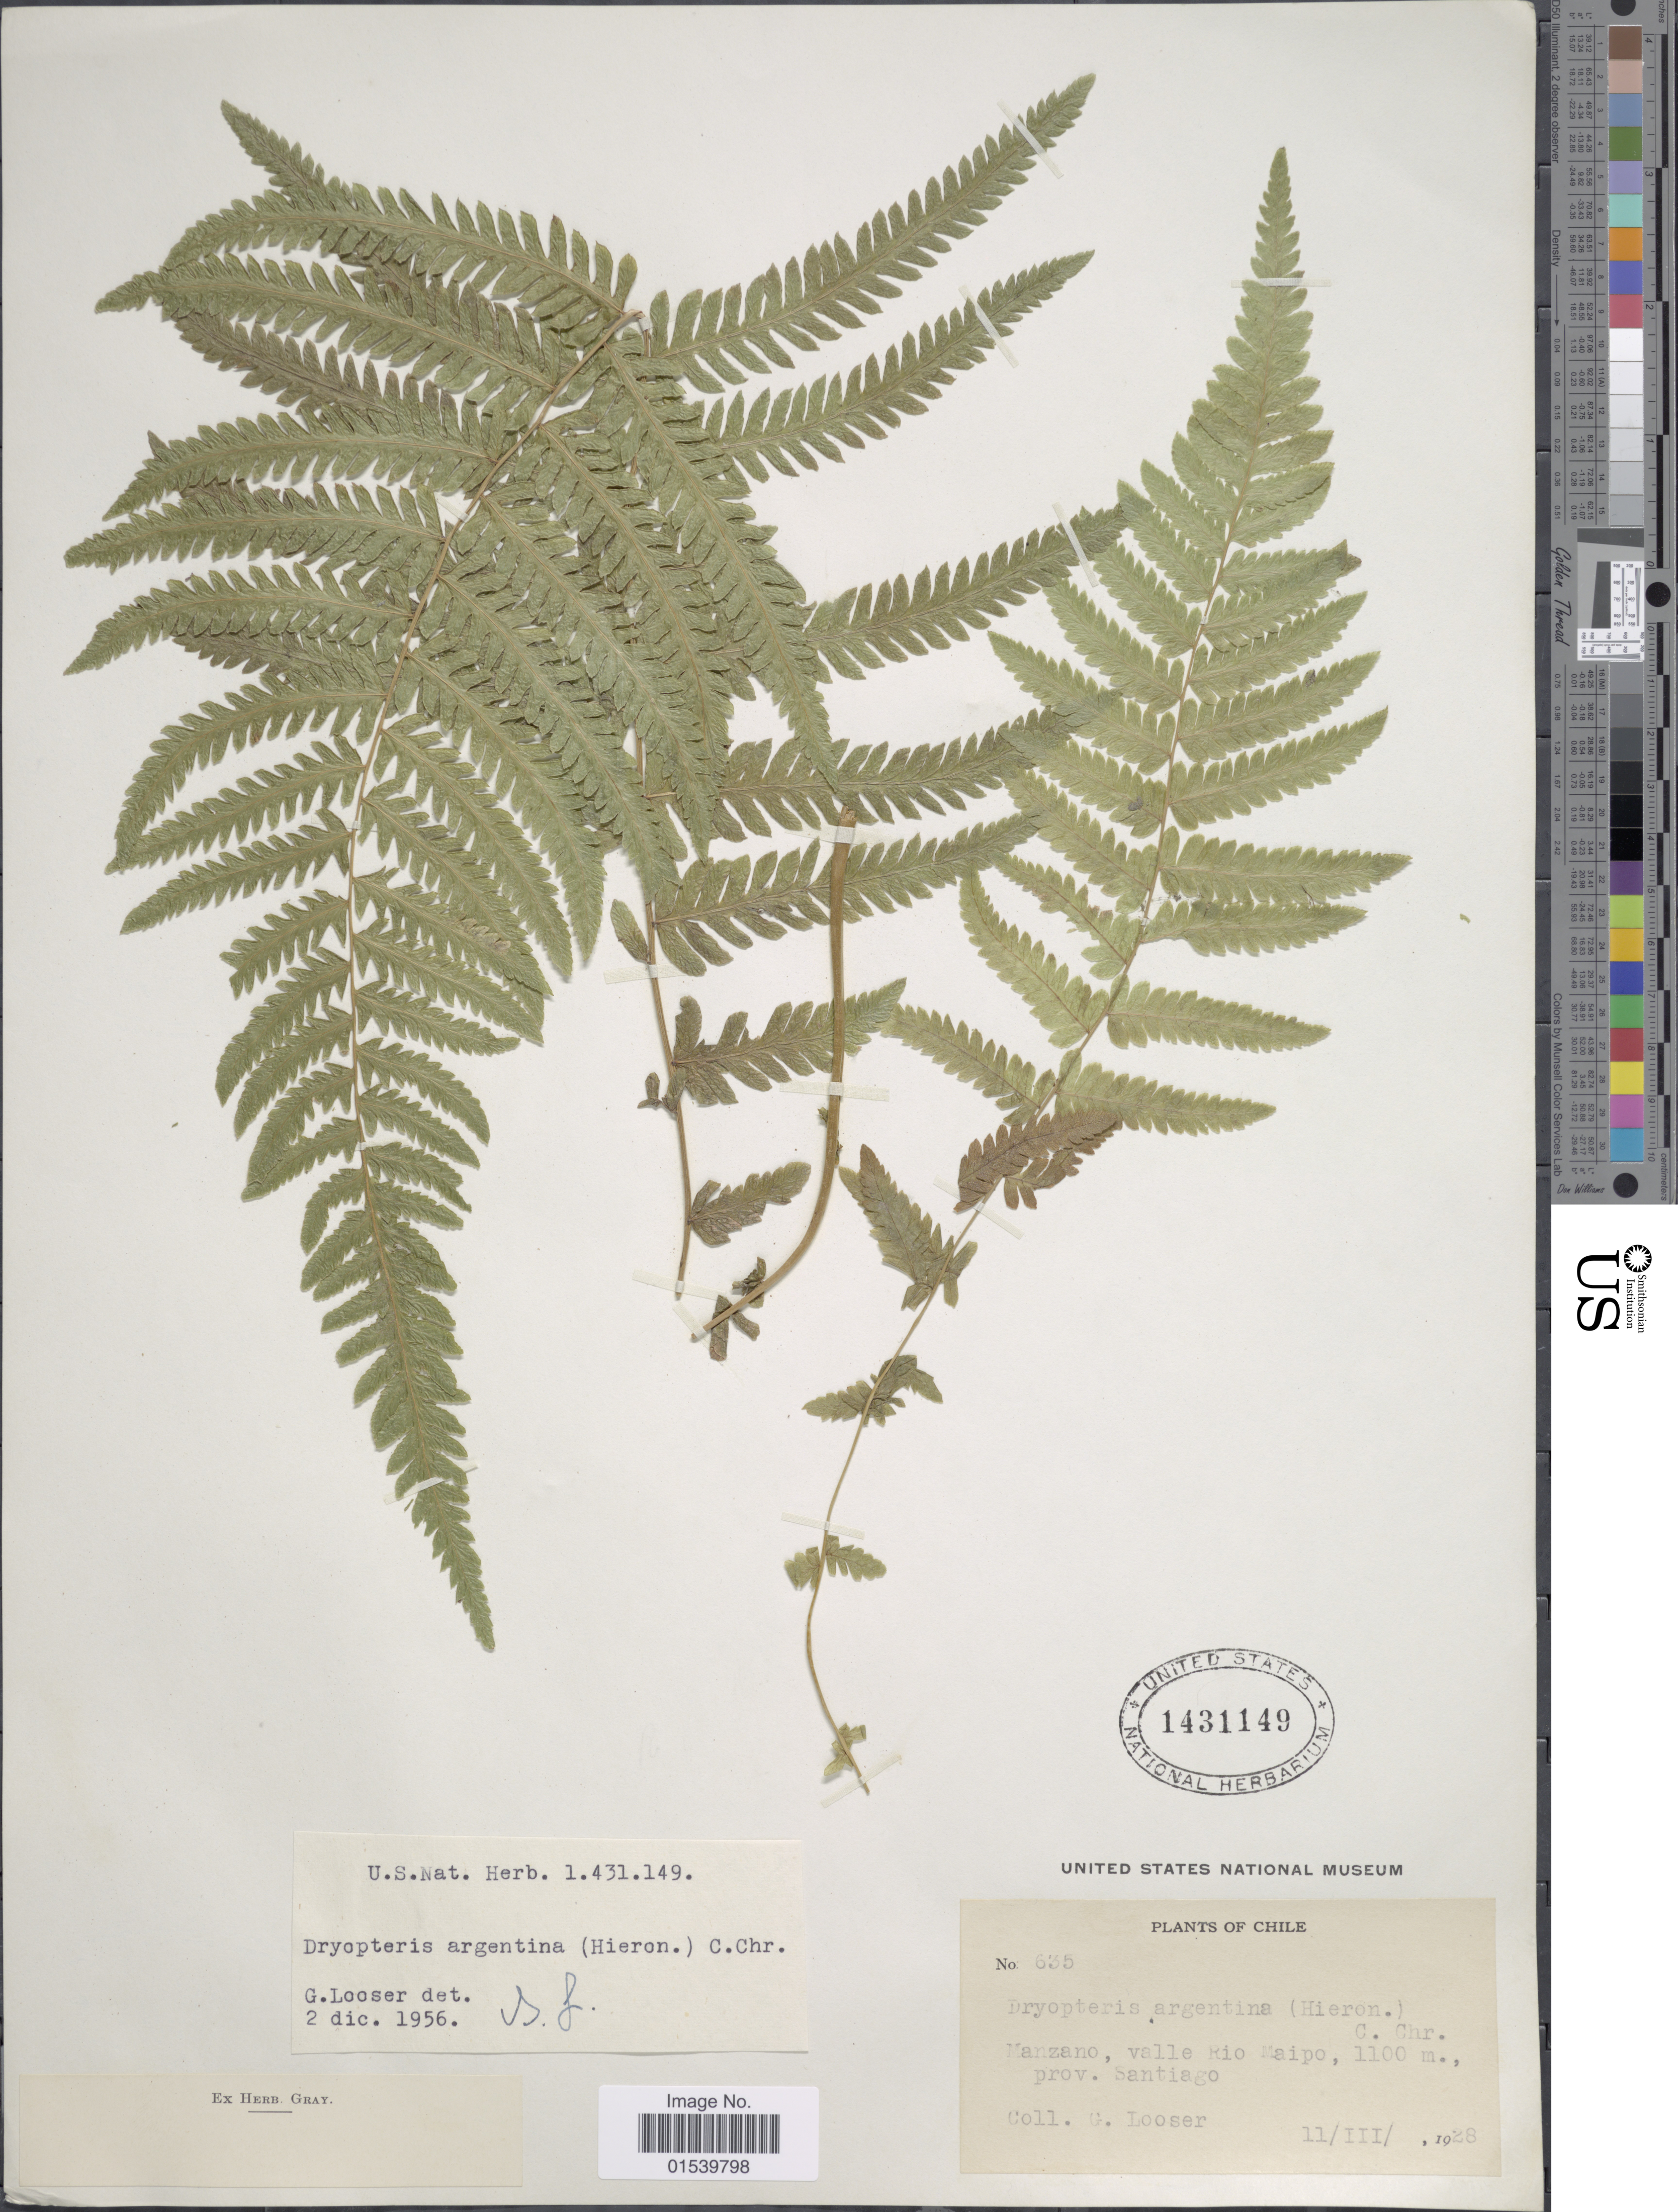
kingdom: Plantae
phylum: Tracheophyta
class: Polypodiopsida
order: Polypodiales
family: Thelypteridaceae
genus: Amauropelta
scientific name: Amauropelta argentina (Hieron.) comb. nov., ined. 2015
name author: (Hieron.)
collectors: G. Looser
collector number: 635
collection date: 1928-03-11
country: Chile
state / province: Región Metropolitana (RM)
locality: Manzano, valle Rio Maipo, prov. Santiago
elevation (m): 1100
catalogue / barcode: US 1431149